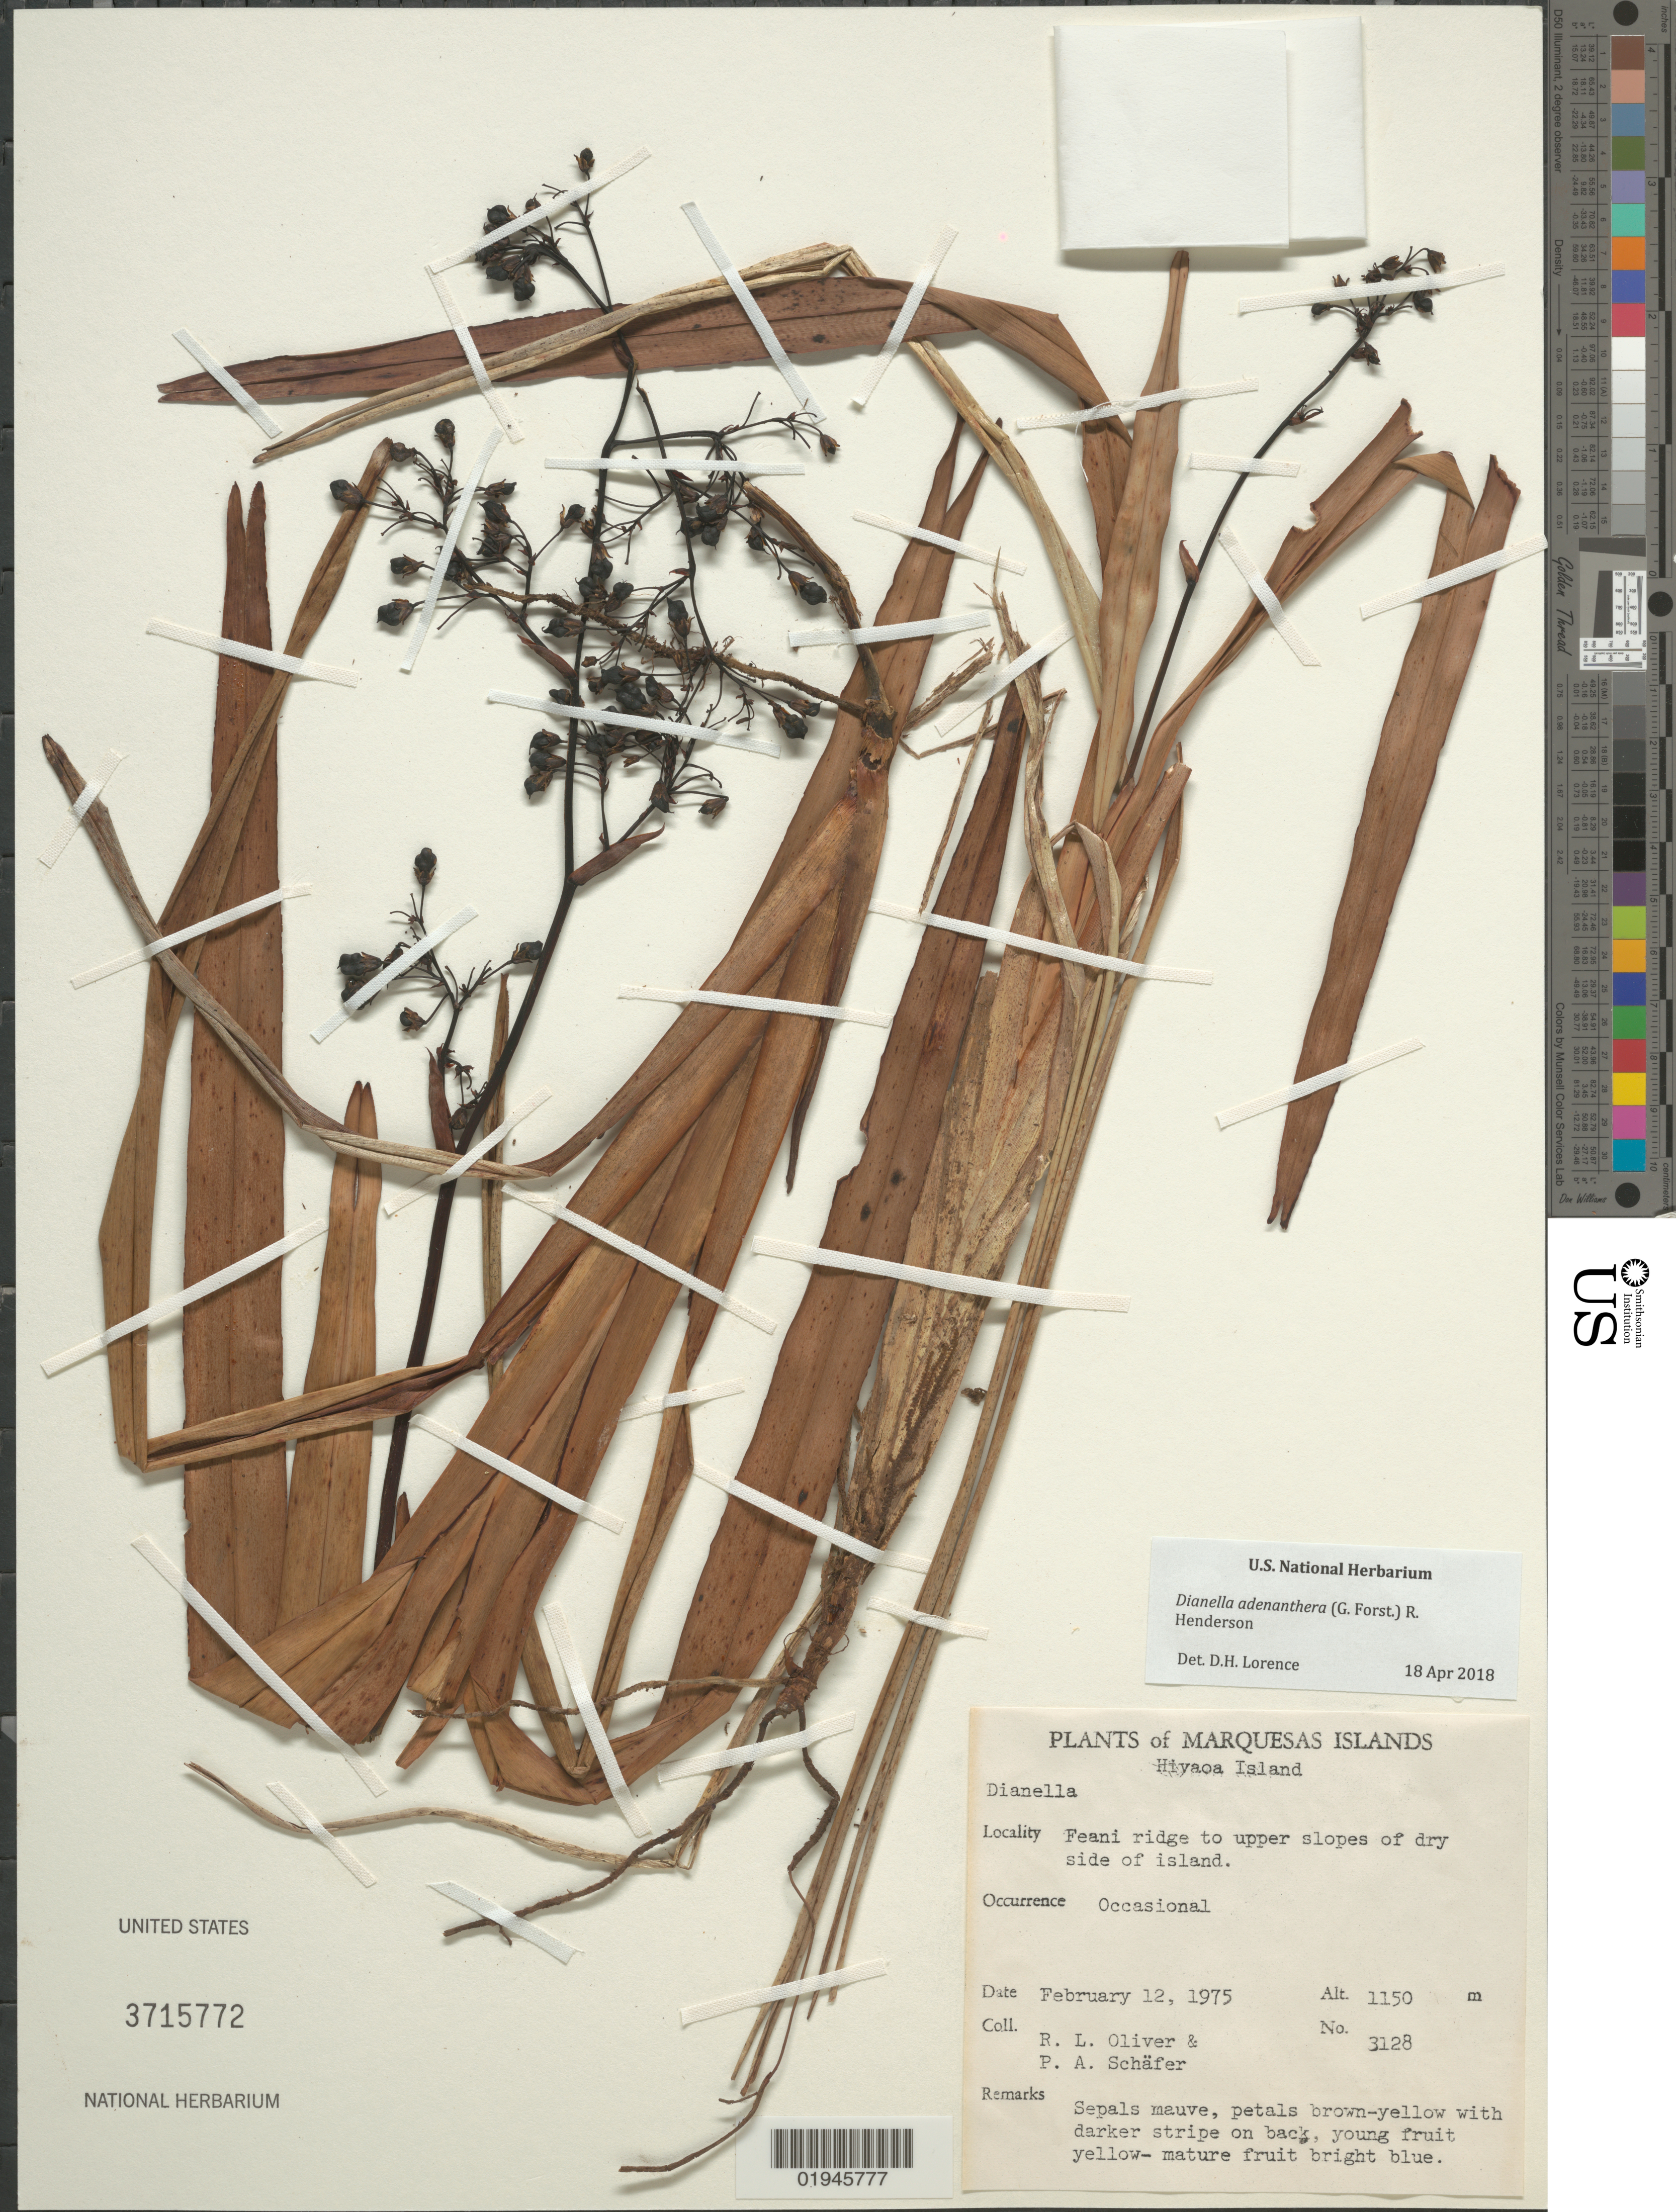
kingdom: Plantae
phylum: Tracheophyta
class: Liliopsida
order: Asparagales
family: Asphodelaceae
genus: Dianella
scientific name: Dianella adenanthera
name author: (G. Forst.) R.J.F. Hend.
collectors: R. L. Oliver & P. A. Schäfer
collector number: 3128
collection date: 1975-02-12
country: French Polynesia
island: Hiva Oa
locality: Feani ridge to upper slopes of dry side of island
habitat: Occasional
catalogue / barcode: US 3715772